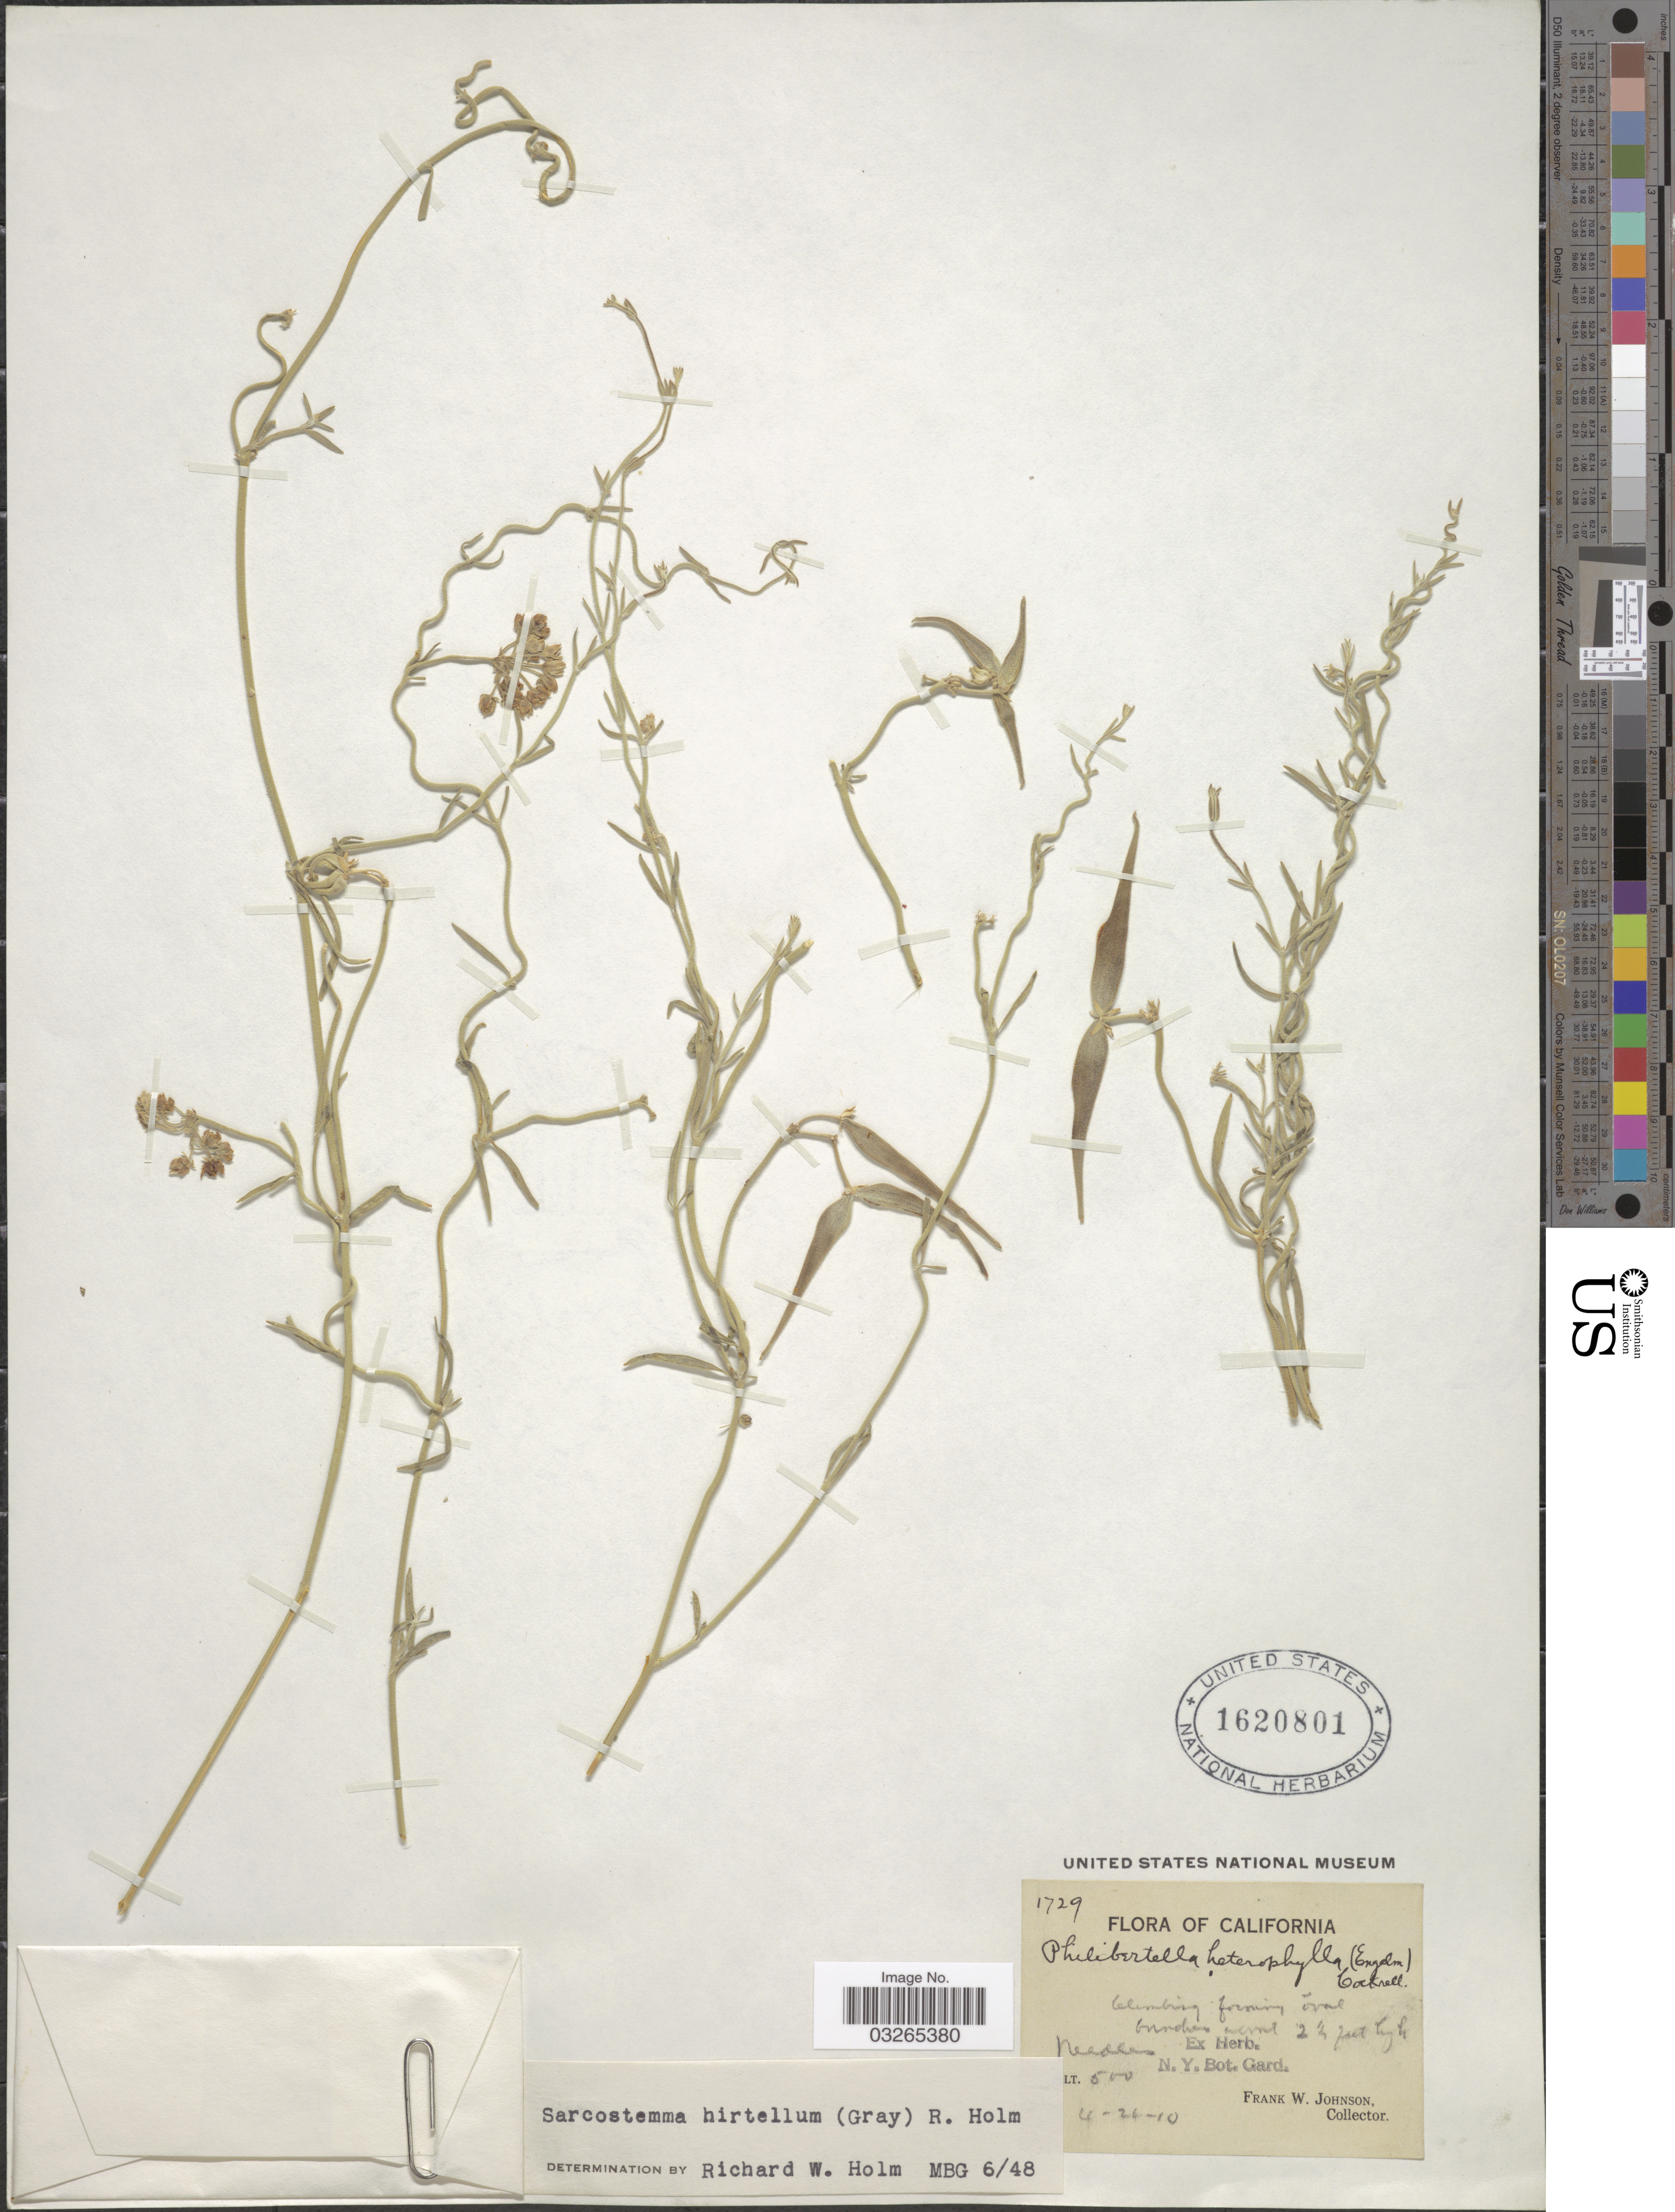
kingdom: Plantae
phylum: Tracheophyta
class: Magnoliopsida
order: Gentianales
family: Apocynaceae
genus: Sarcostemma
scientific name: Sarcostemma hirtellum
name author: (A. Gray) R.W. Holm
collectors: F. W. Johnson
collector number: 1729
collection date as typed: Transcribed d/m/y: 26/4/10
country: United States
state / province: California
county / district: San Bernardino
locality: Needles.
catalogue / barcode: US 1620801